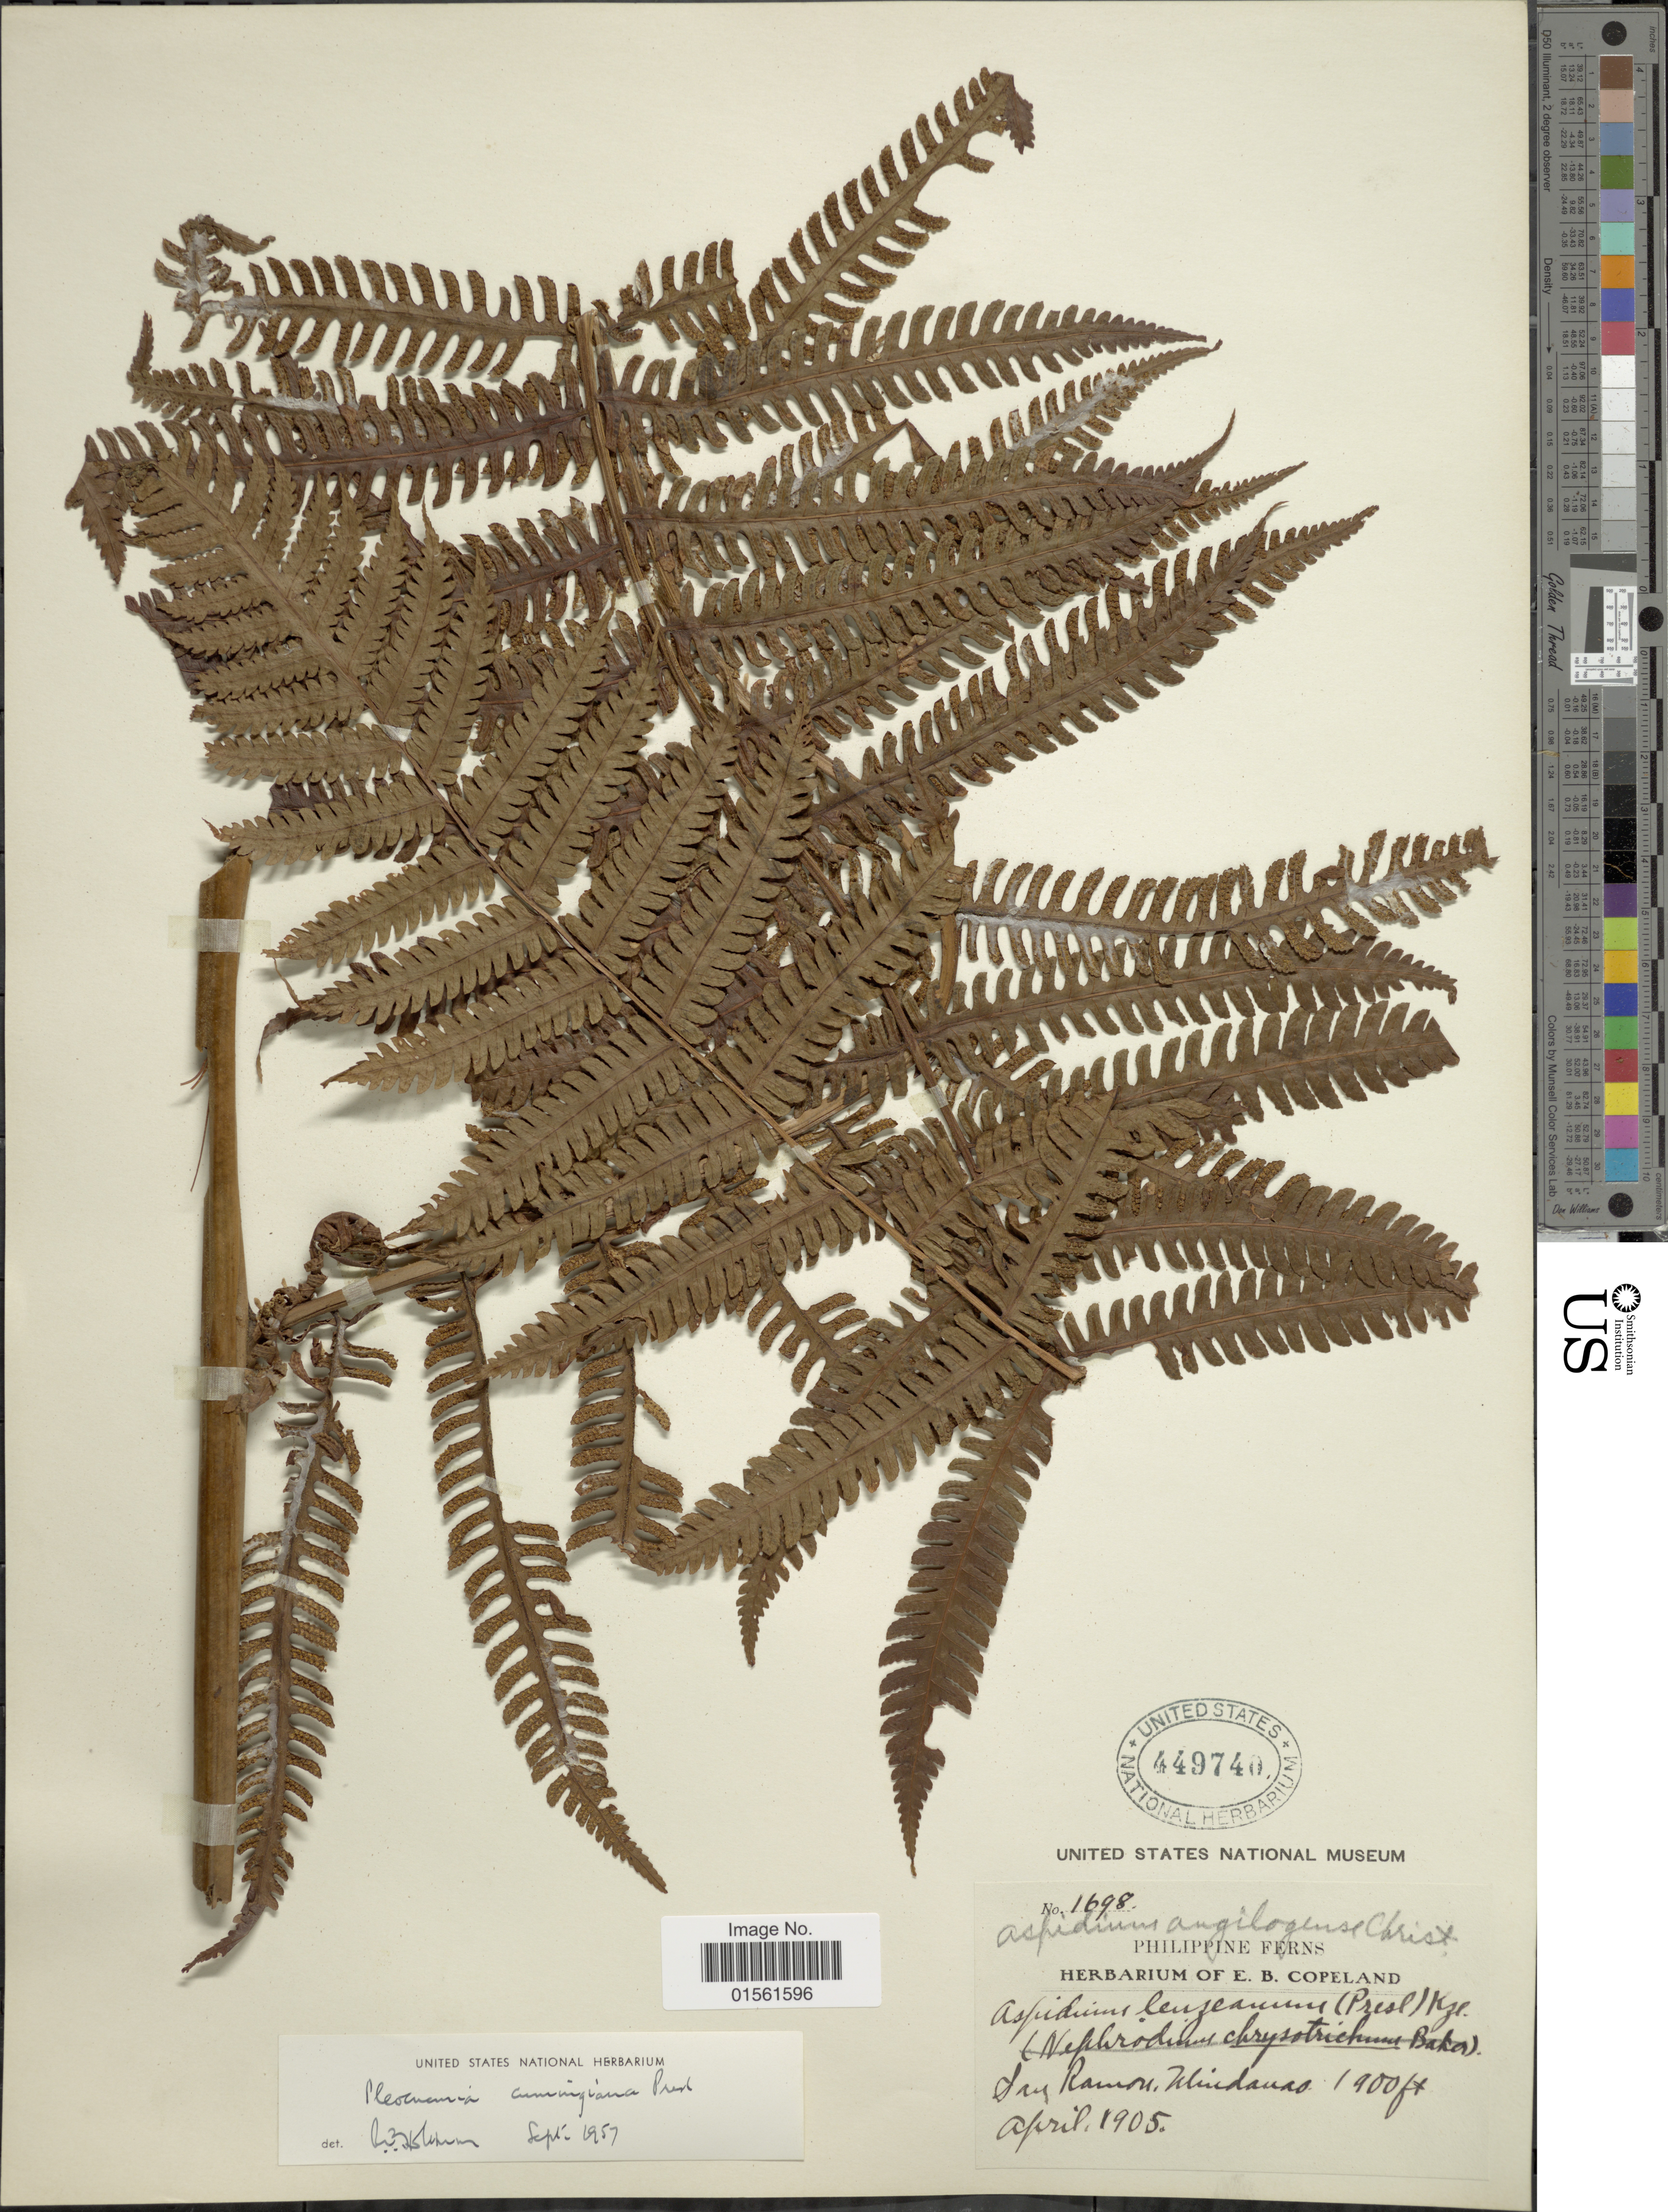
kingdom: Plantae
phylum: Tracheophyta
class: Polypodiopsida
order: Polypodiales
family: Dryopteridaceae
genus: Pleocnemia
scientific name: Pleocnemia cumingiana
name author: C. Presl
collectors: ex herb. E. B. Copeland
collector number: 1698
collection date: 1905-04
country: Philippines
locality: San Ramon, Mindanao.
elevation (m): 579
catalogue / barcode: US 449740